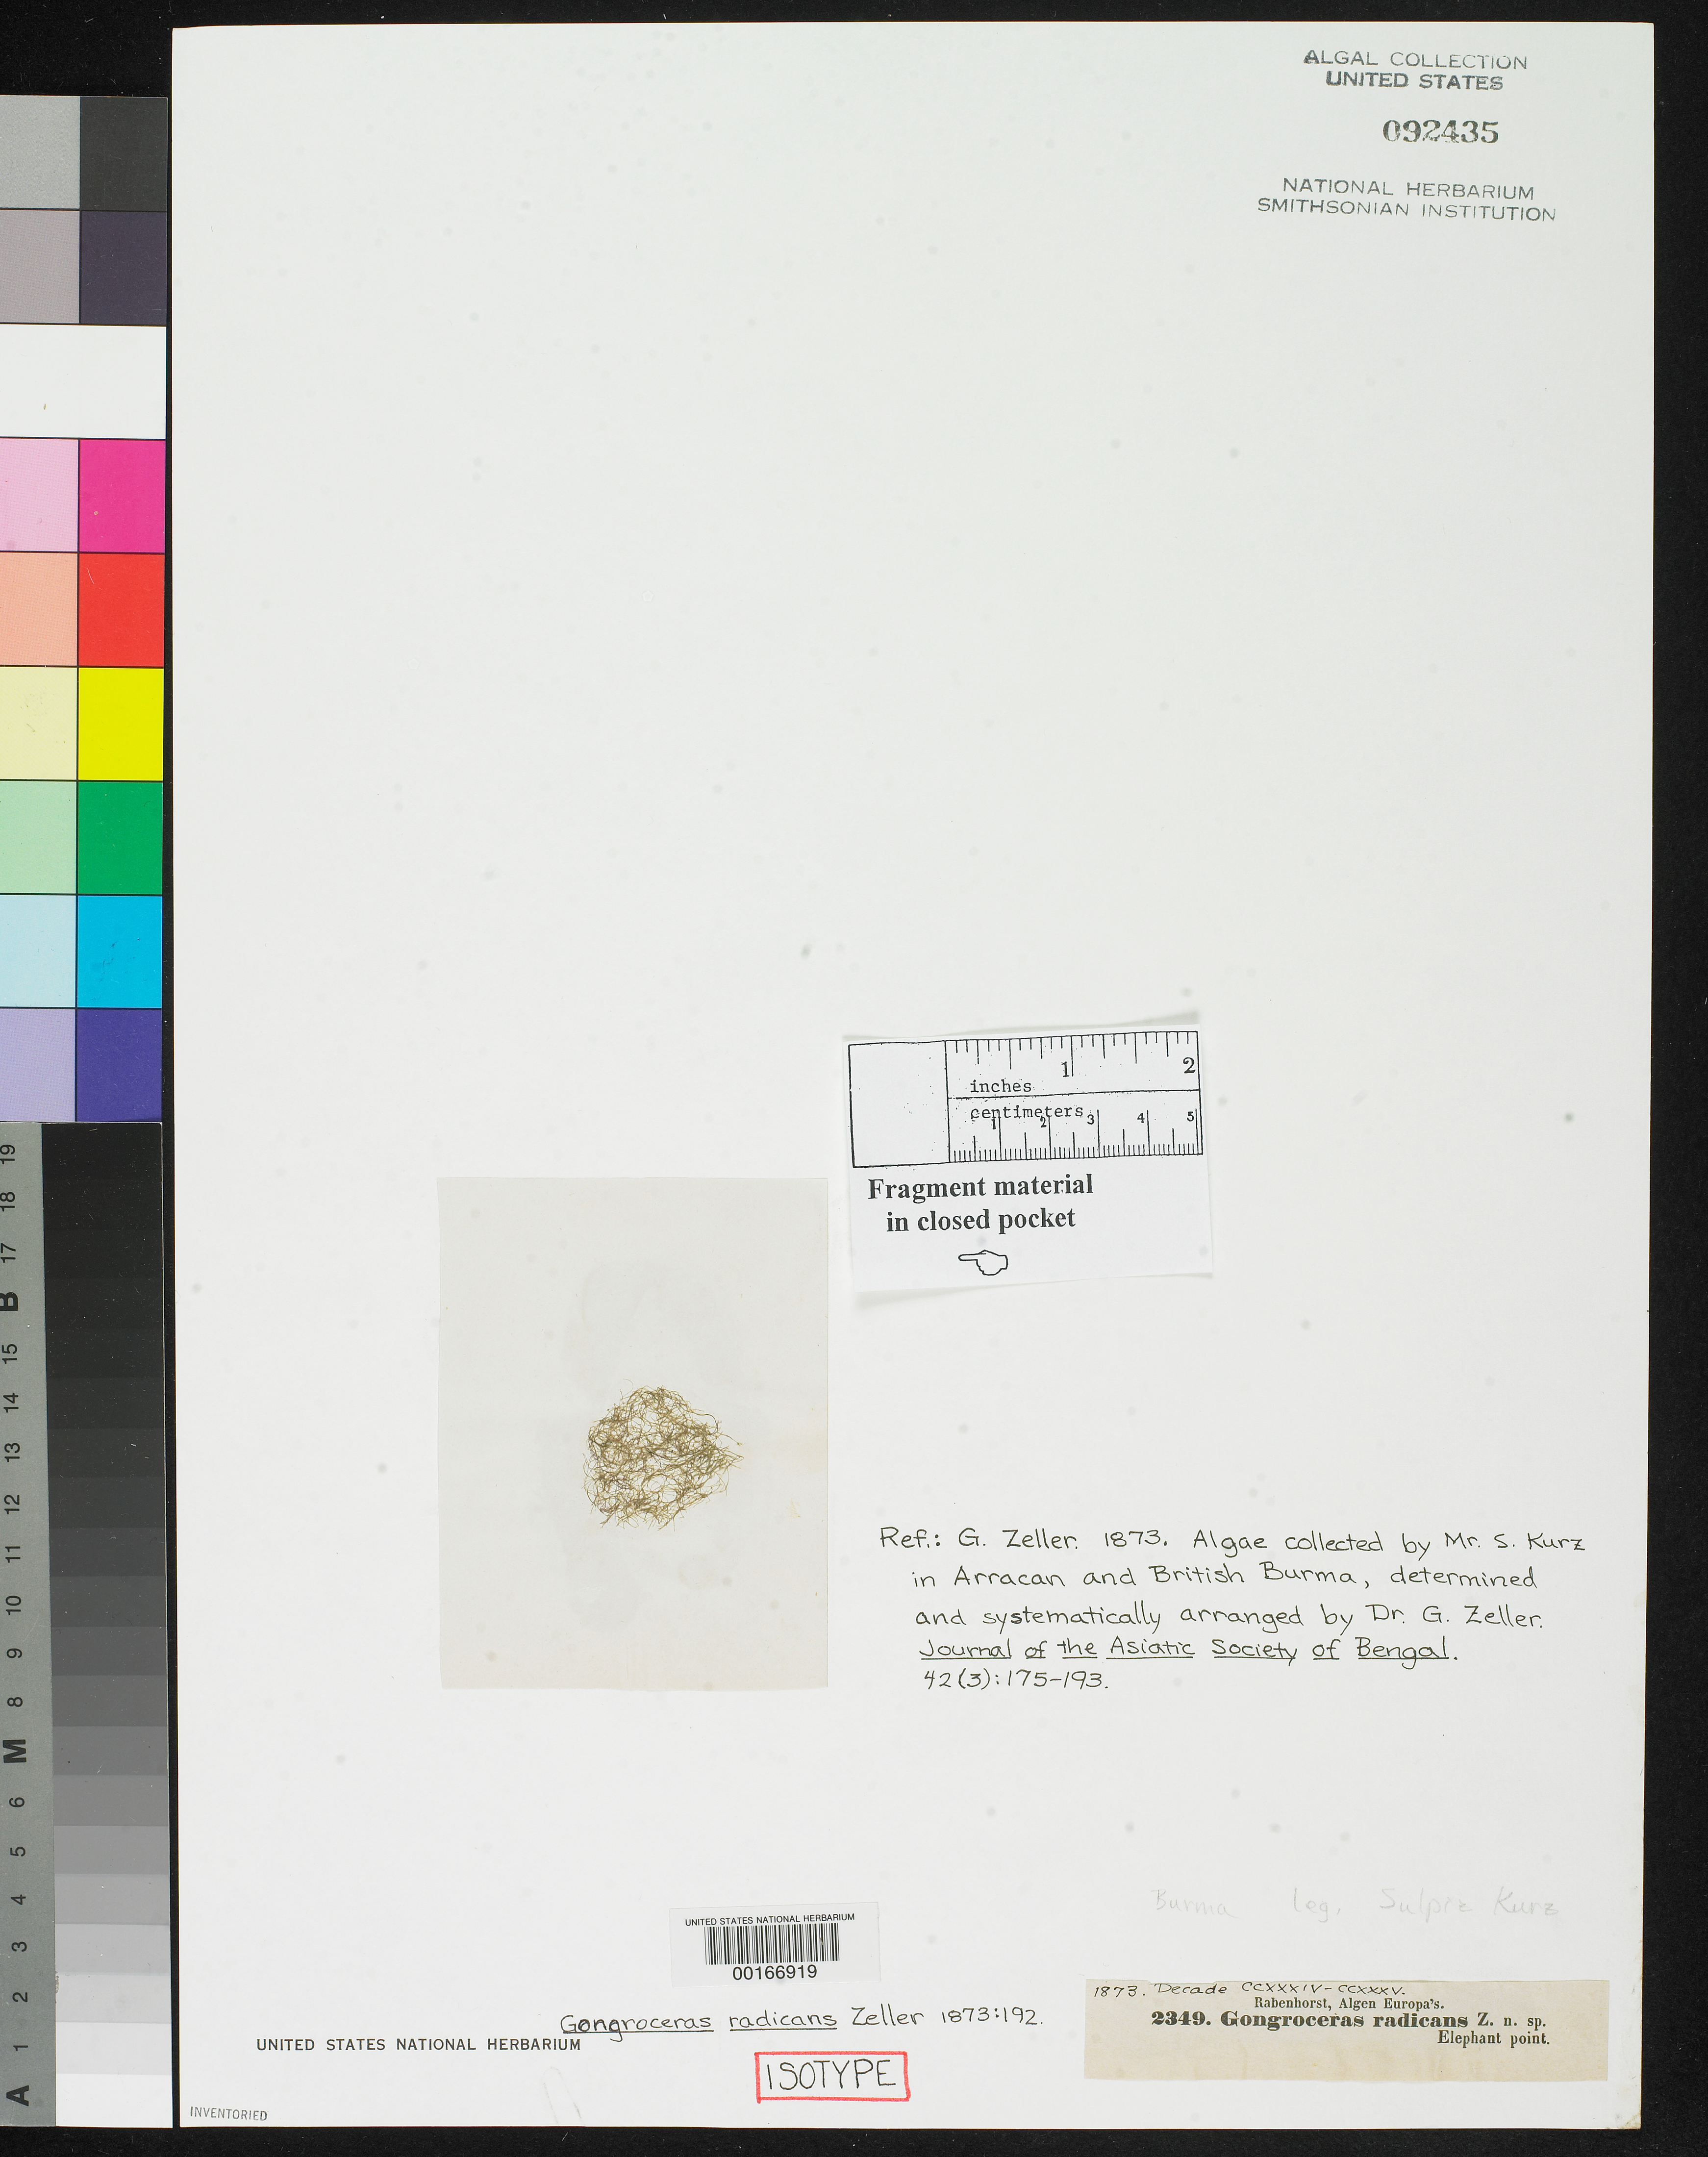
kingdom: Plantae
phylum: Rhodophyta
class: Florideophyceae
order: Ceramiales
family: Ceramiaceae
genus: Gongroceras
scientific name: Gongroceras radicans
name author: Zeller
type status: Isotype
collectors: W. Kurz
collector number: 2349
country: Myanmar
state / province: Pegu Division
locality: Elephant Point.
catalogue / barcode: US 92435